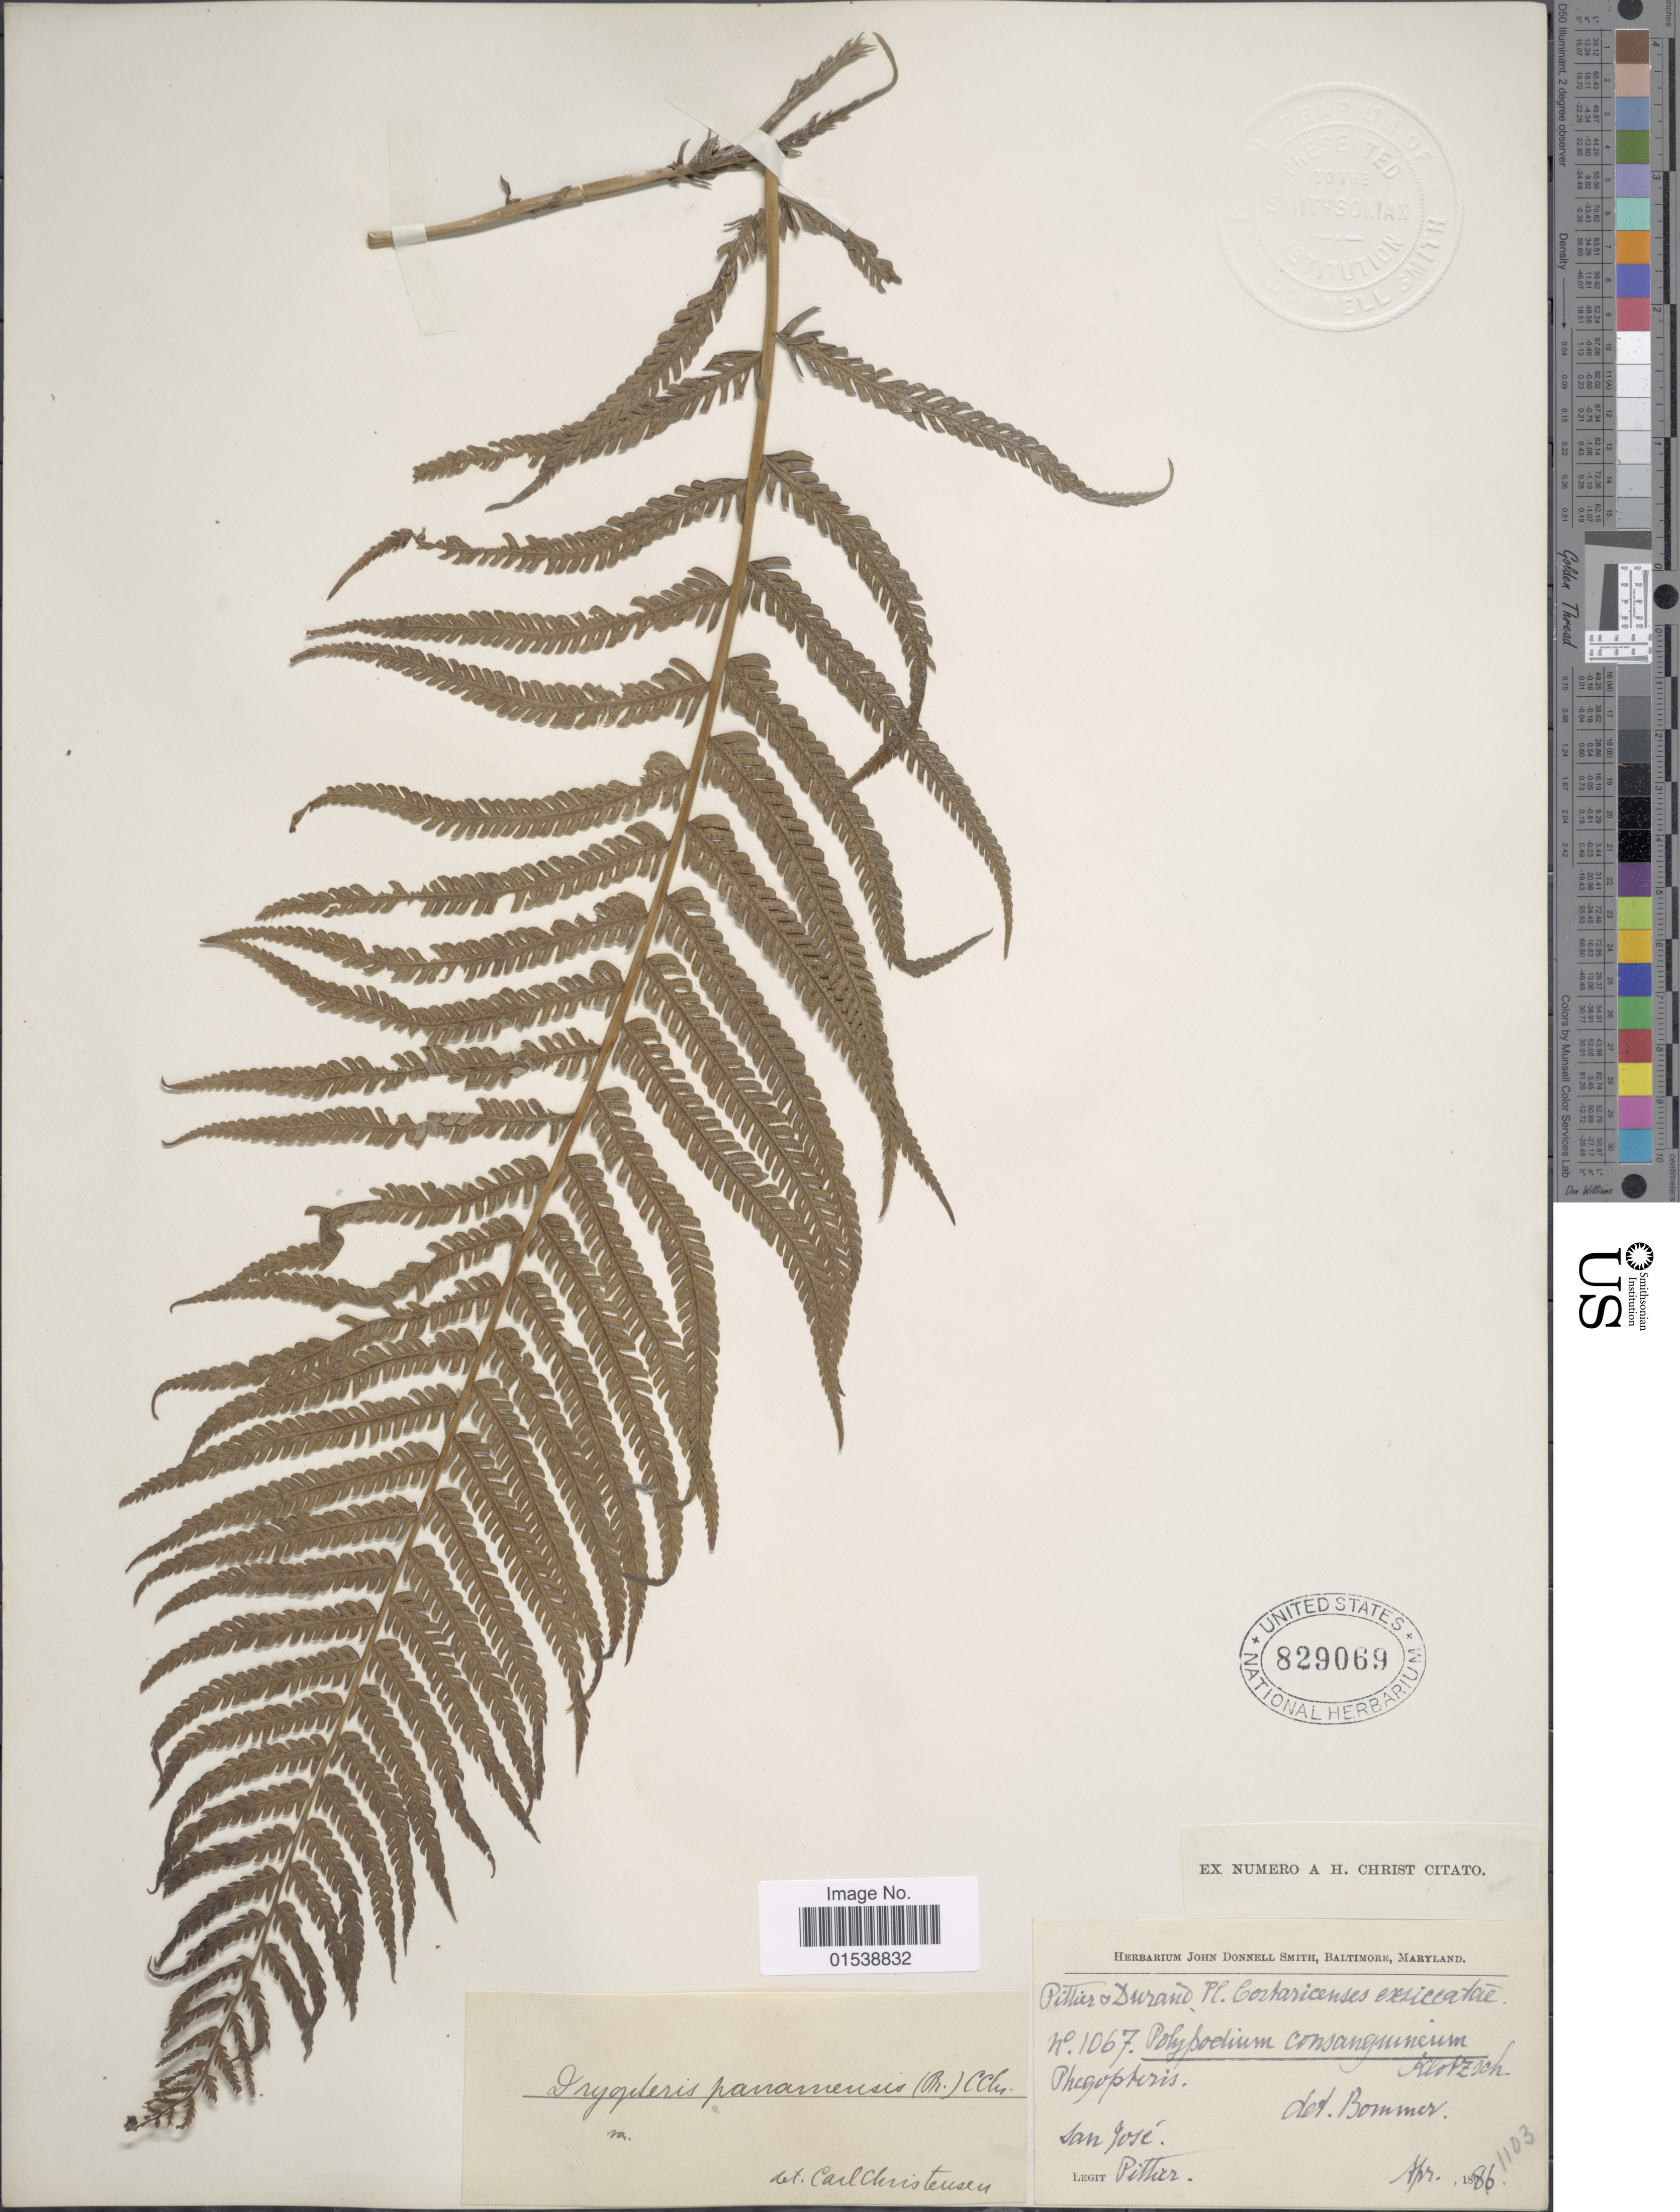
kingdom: Plantae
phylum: Tracheophyta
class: Polypodiopsida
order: Polypodiales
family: Thelypteridaceae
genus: Amauropelta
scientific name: Amauropelta resinifera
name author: (Desv.) Pic. Serm.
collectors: Pittier, --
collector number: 1067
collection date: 1886-04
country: Costa Rica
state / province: San José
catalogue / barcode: US 829069